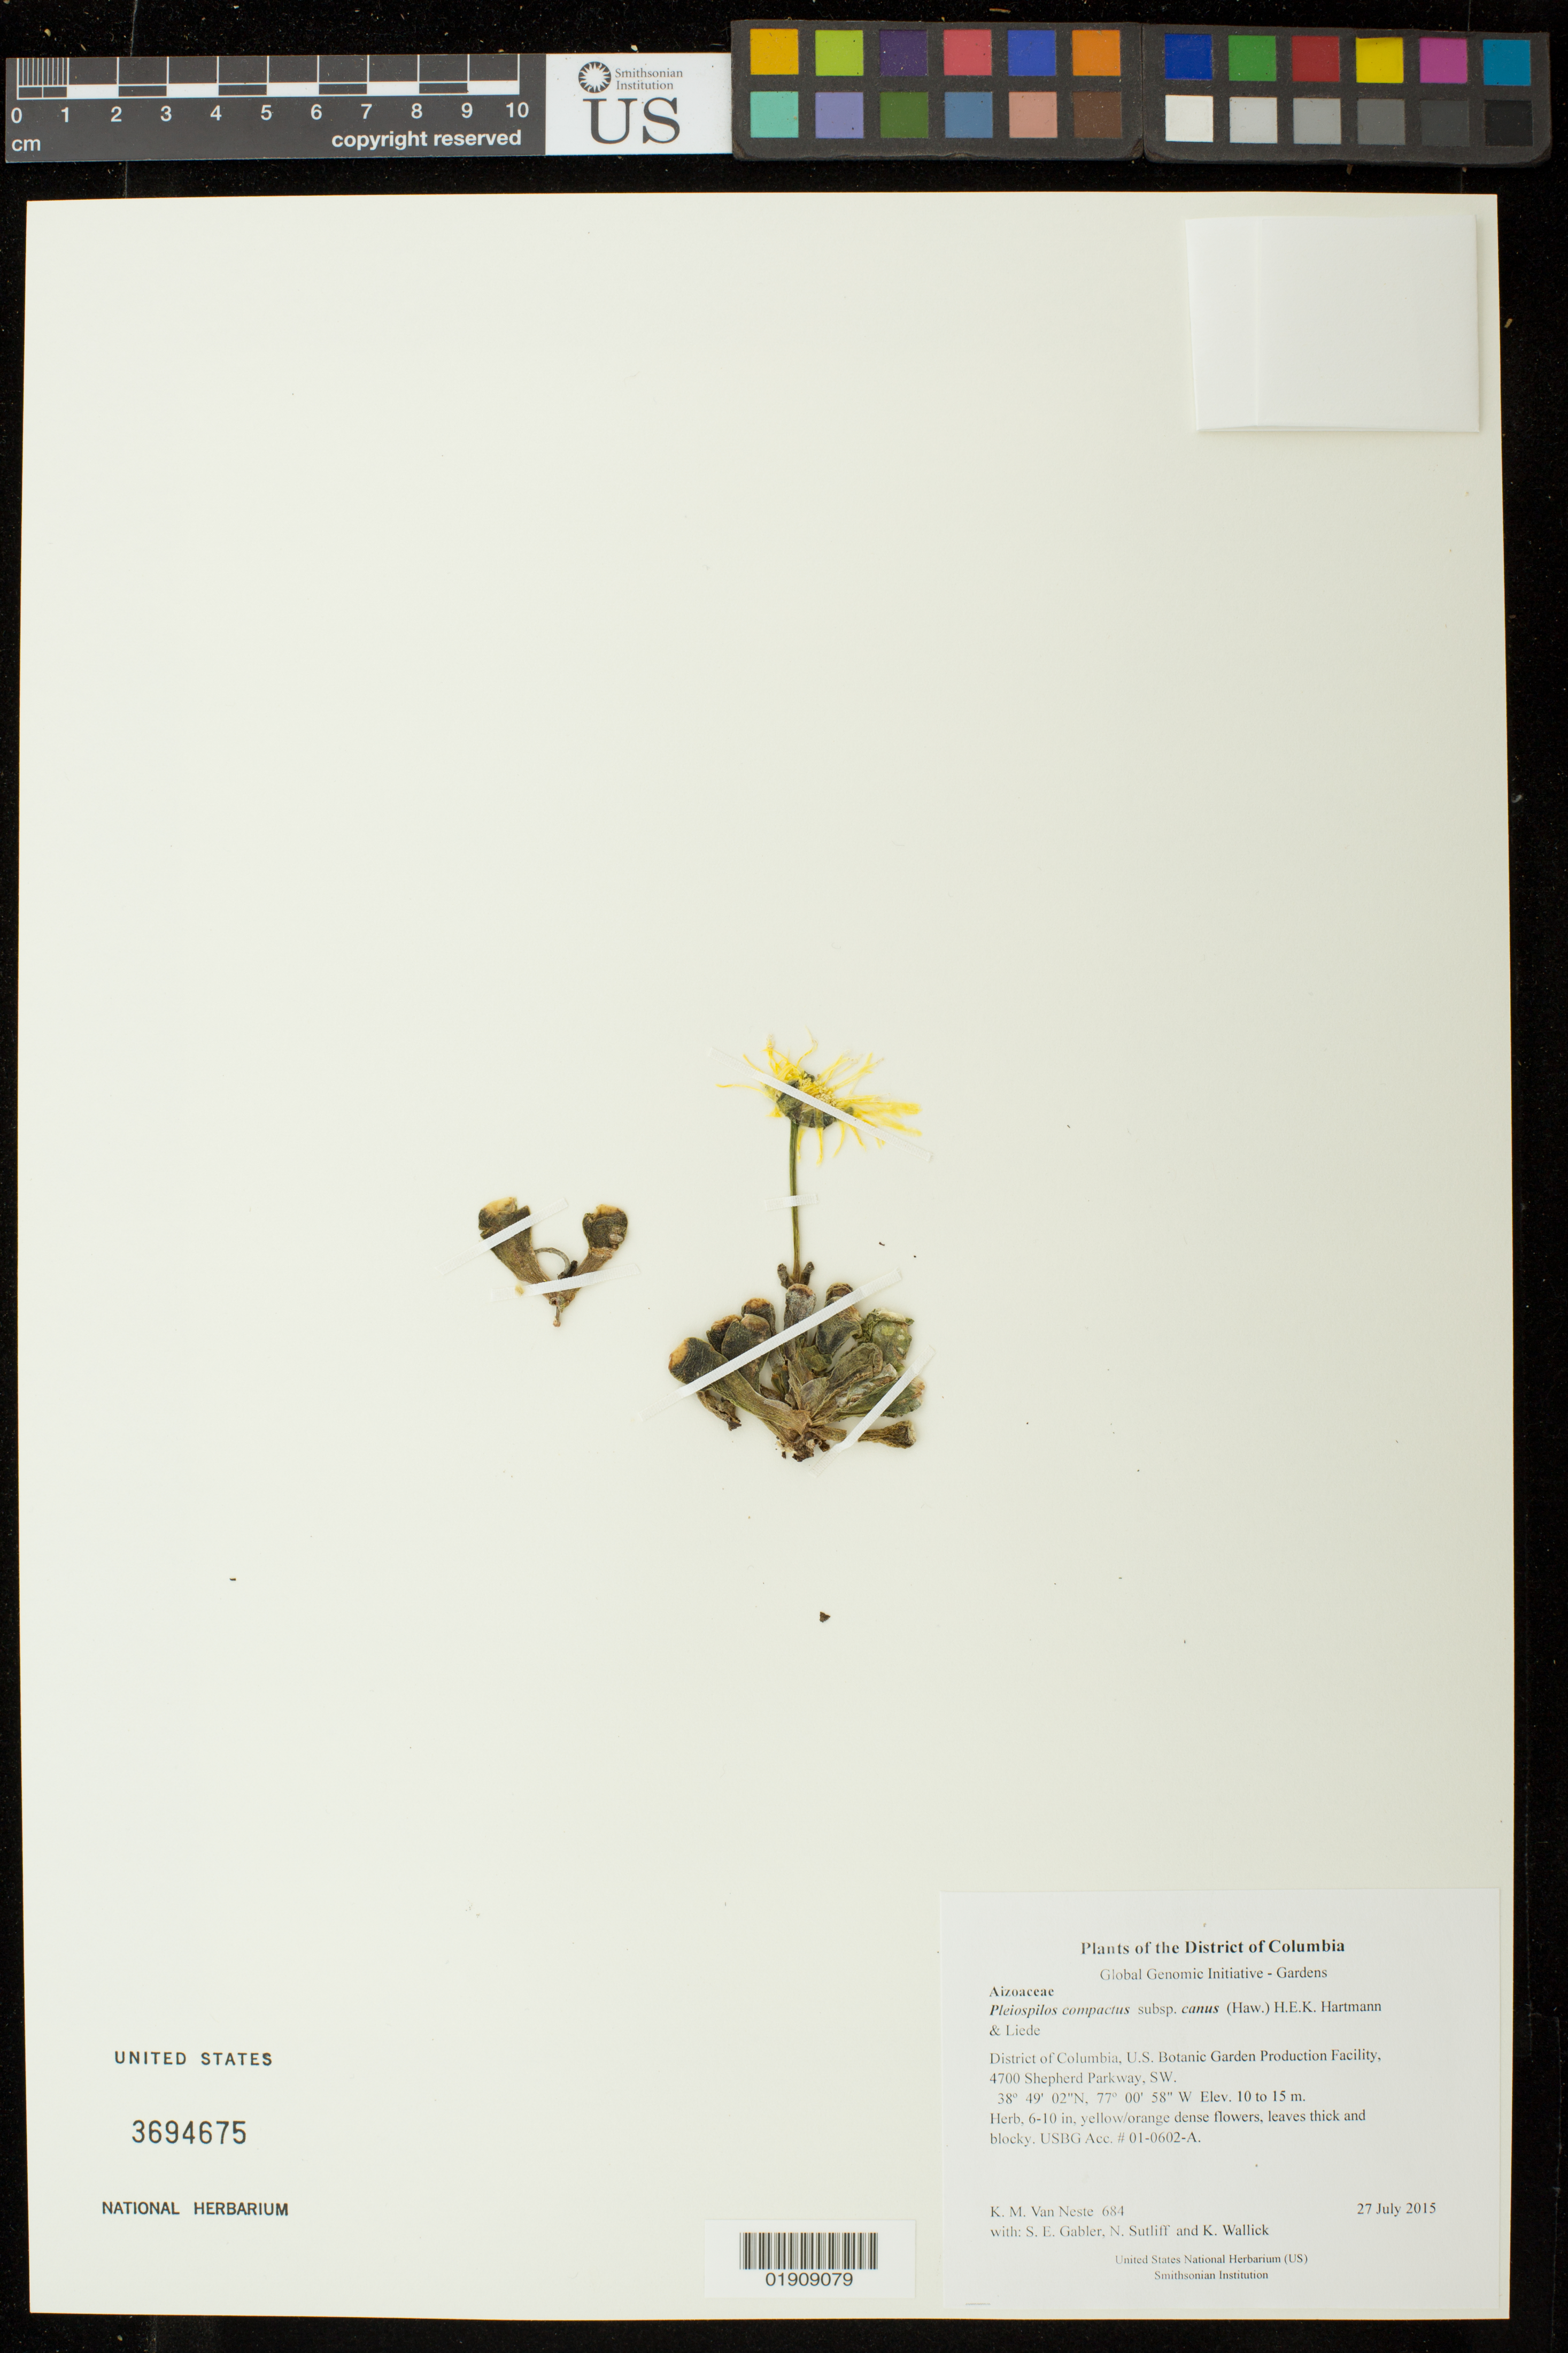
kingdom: Plantae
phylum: Tracheophyta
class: Magnoliopsida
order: Caryophyllales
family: Aizoaceae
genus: Pleiospilos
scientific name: Pleiospilos compactus subsp. canus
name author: (Haw.) H.E.K. Hartmann & Liede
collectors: K. M. Van Neste, S. E. Gabler, N. Sutliff & K. Wallick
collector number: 684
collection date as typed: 27 July 2015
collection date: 2015-07-27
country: United States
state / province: District of Columbia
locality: U.S. Botanic Garden Production Facility, 4700 Shepherd Parkway, SW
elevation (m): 10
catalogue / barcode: US 3694675